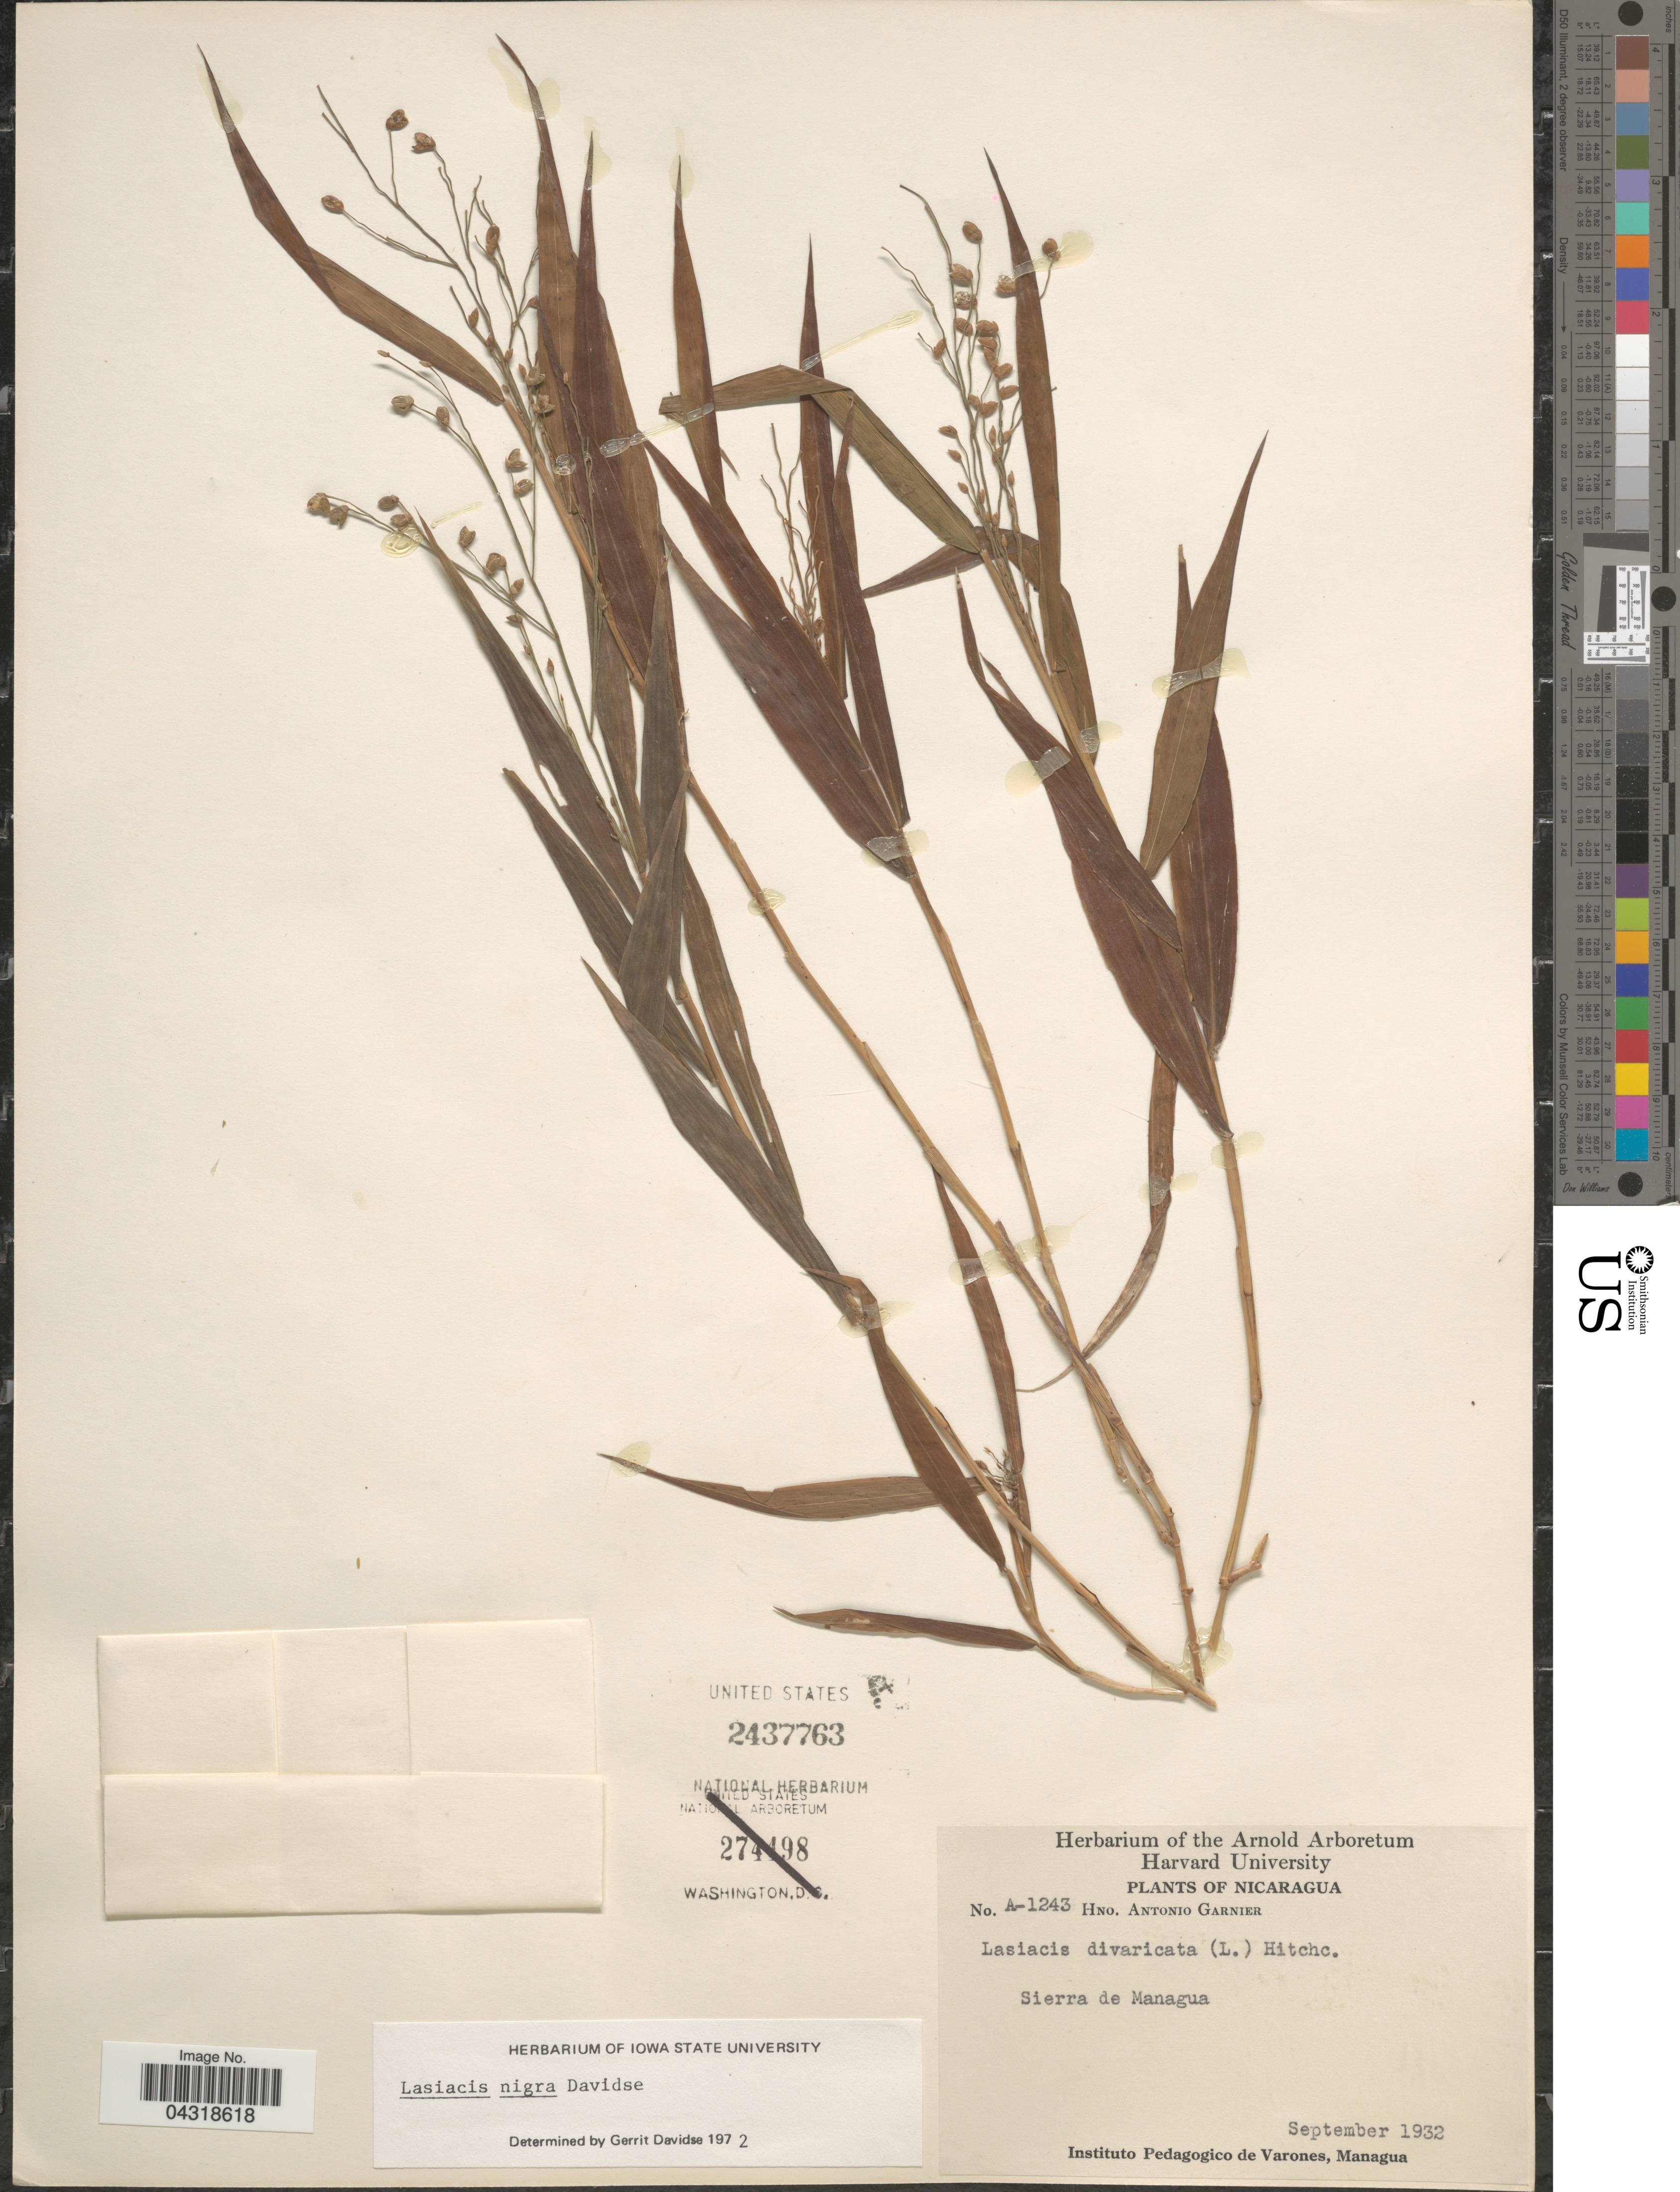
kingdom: Plantae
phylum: Tracheophyta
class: Liliopsida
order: Poales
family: Poaceae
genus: Lasiacis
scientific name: Lasiacis nigra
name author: Davidse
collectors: Bro. A. Garnier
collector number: A-1243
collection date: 1932-09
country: Nicaragua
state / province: Managua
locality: Sierra de Managua.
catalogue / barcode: US 2437763